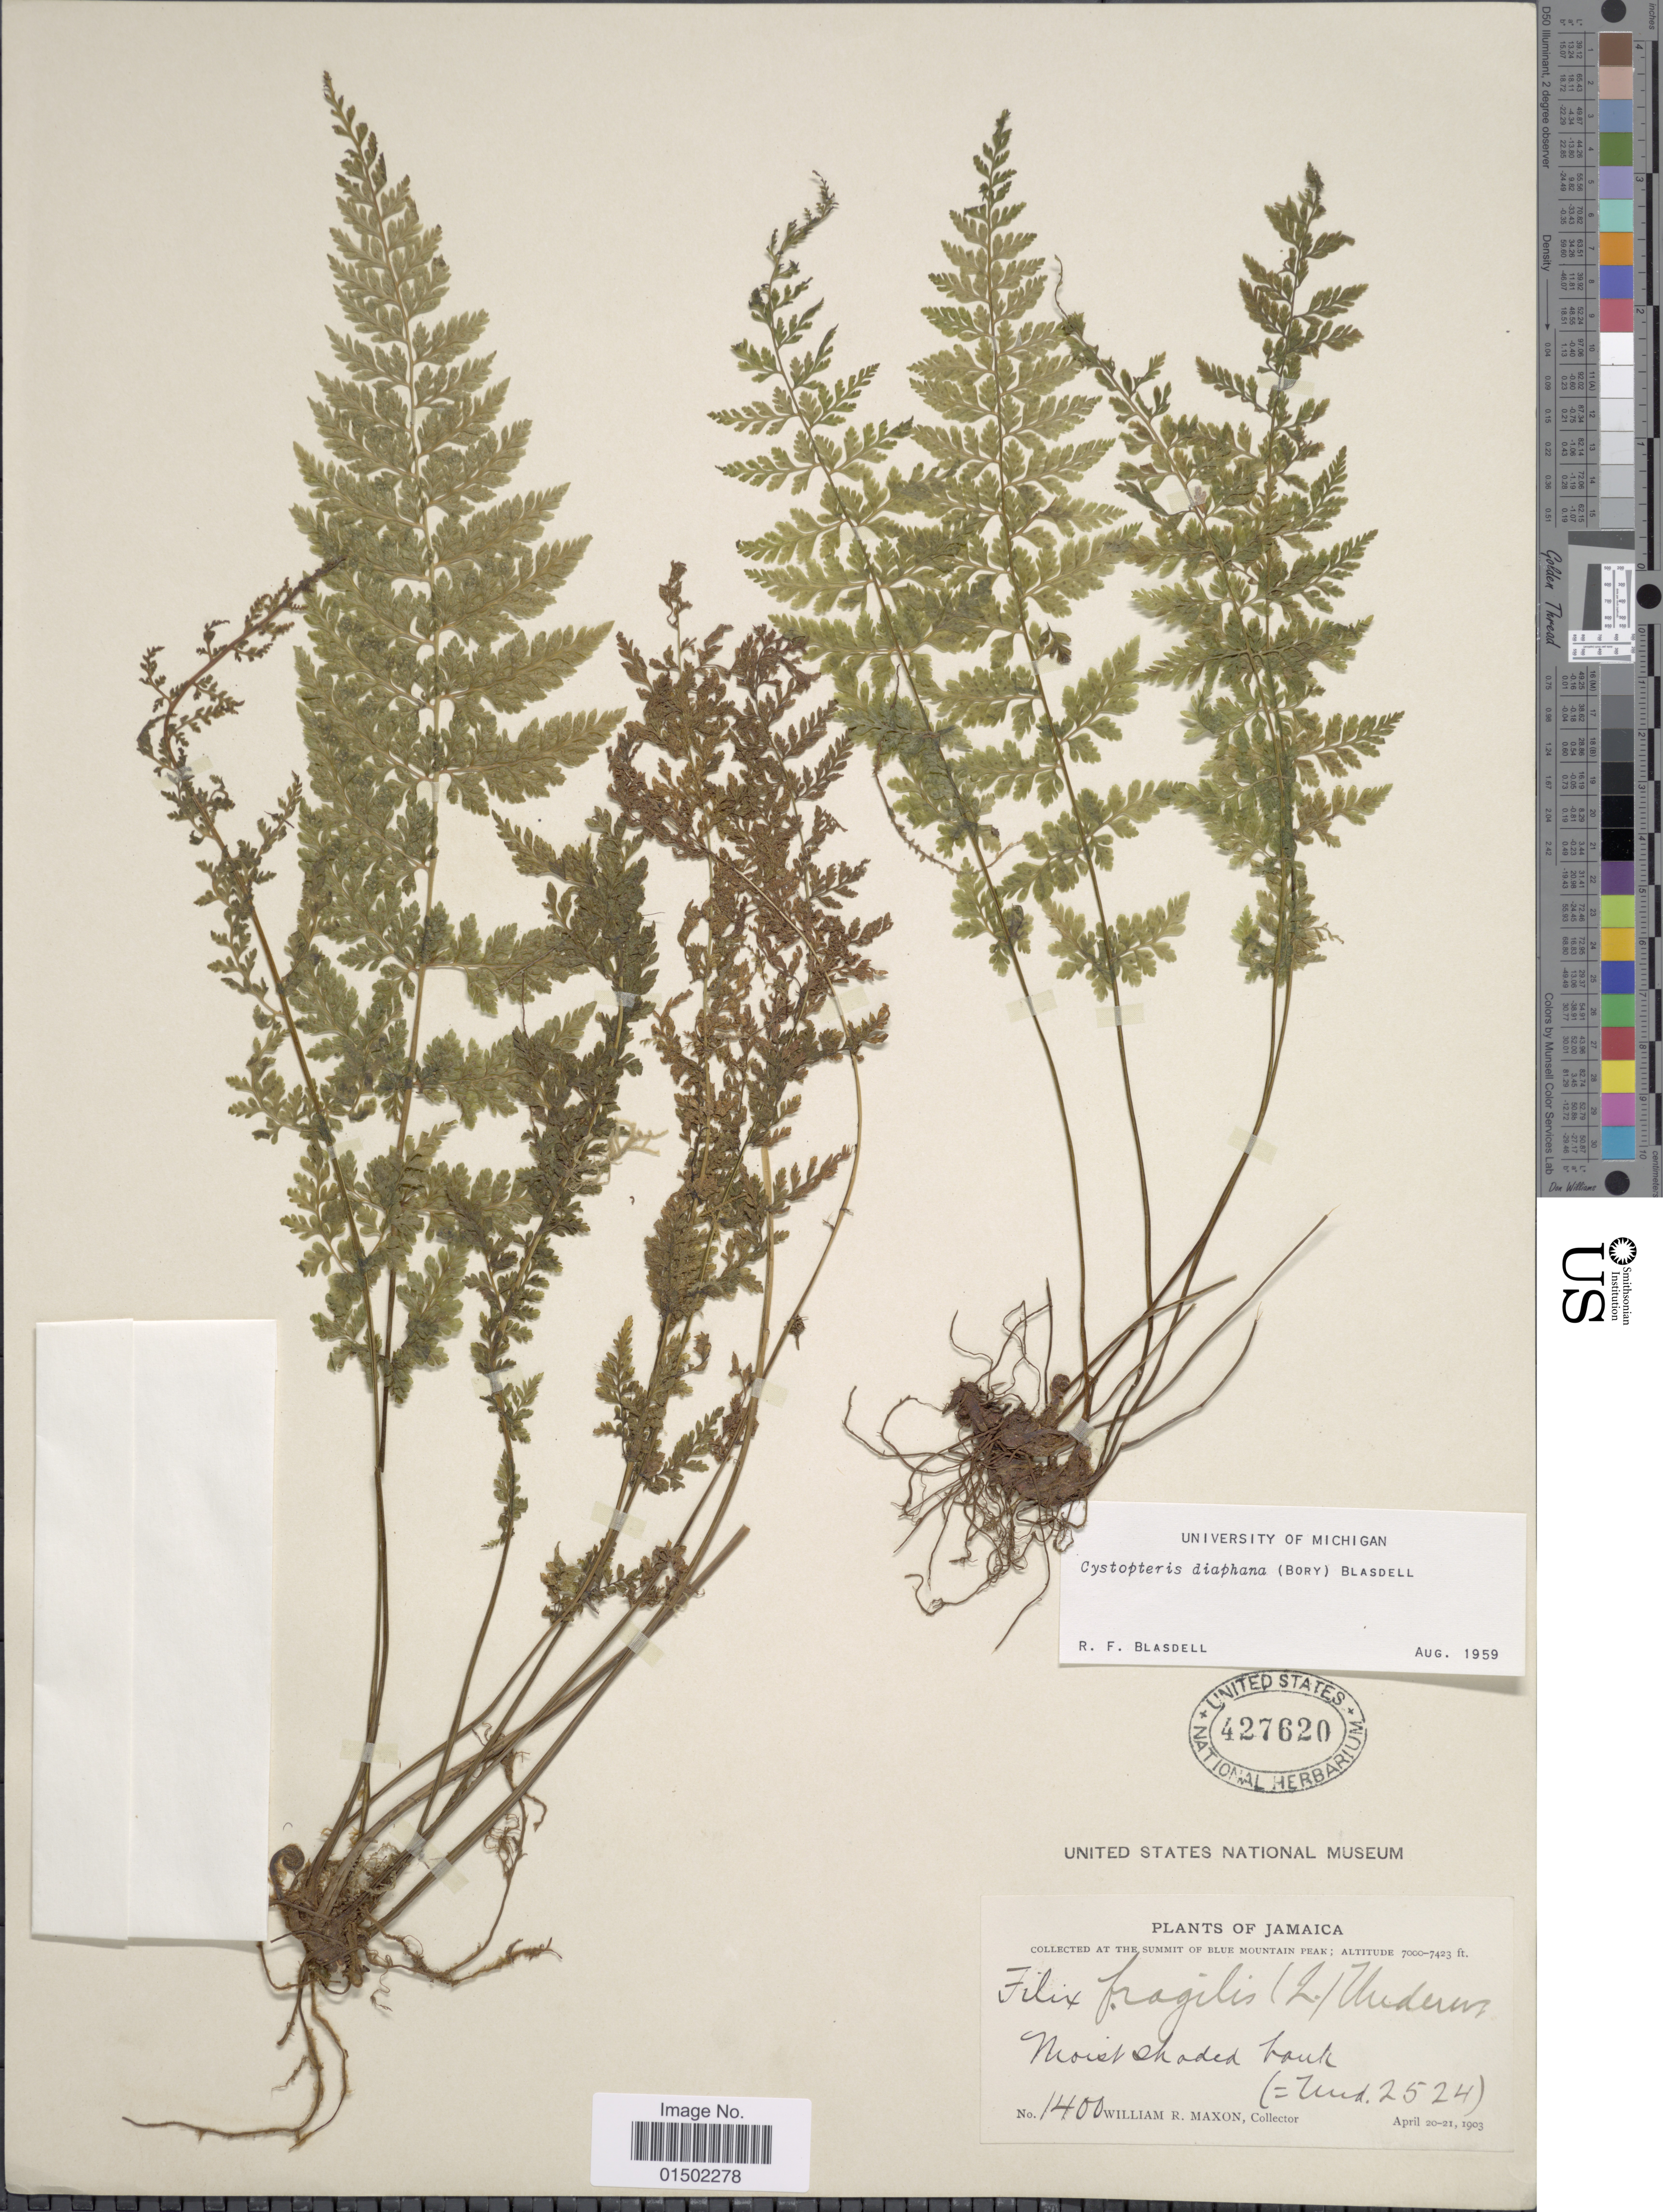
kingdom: Plantae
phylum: Tracheophyta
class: Polypodiopsida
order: Polypodiales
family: Cystopteridaceae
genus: Cystopteris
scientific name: Cystopteris diaphana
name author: (Bory) Blasdell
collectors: W. R. Maxon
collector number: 1400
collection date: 1903-04-20/1903-04-21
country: Jamaica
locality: Summit of Blue Mountain Peak; Moist shaded bank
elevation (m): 2134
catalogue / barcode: US 427620